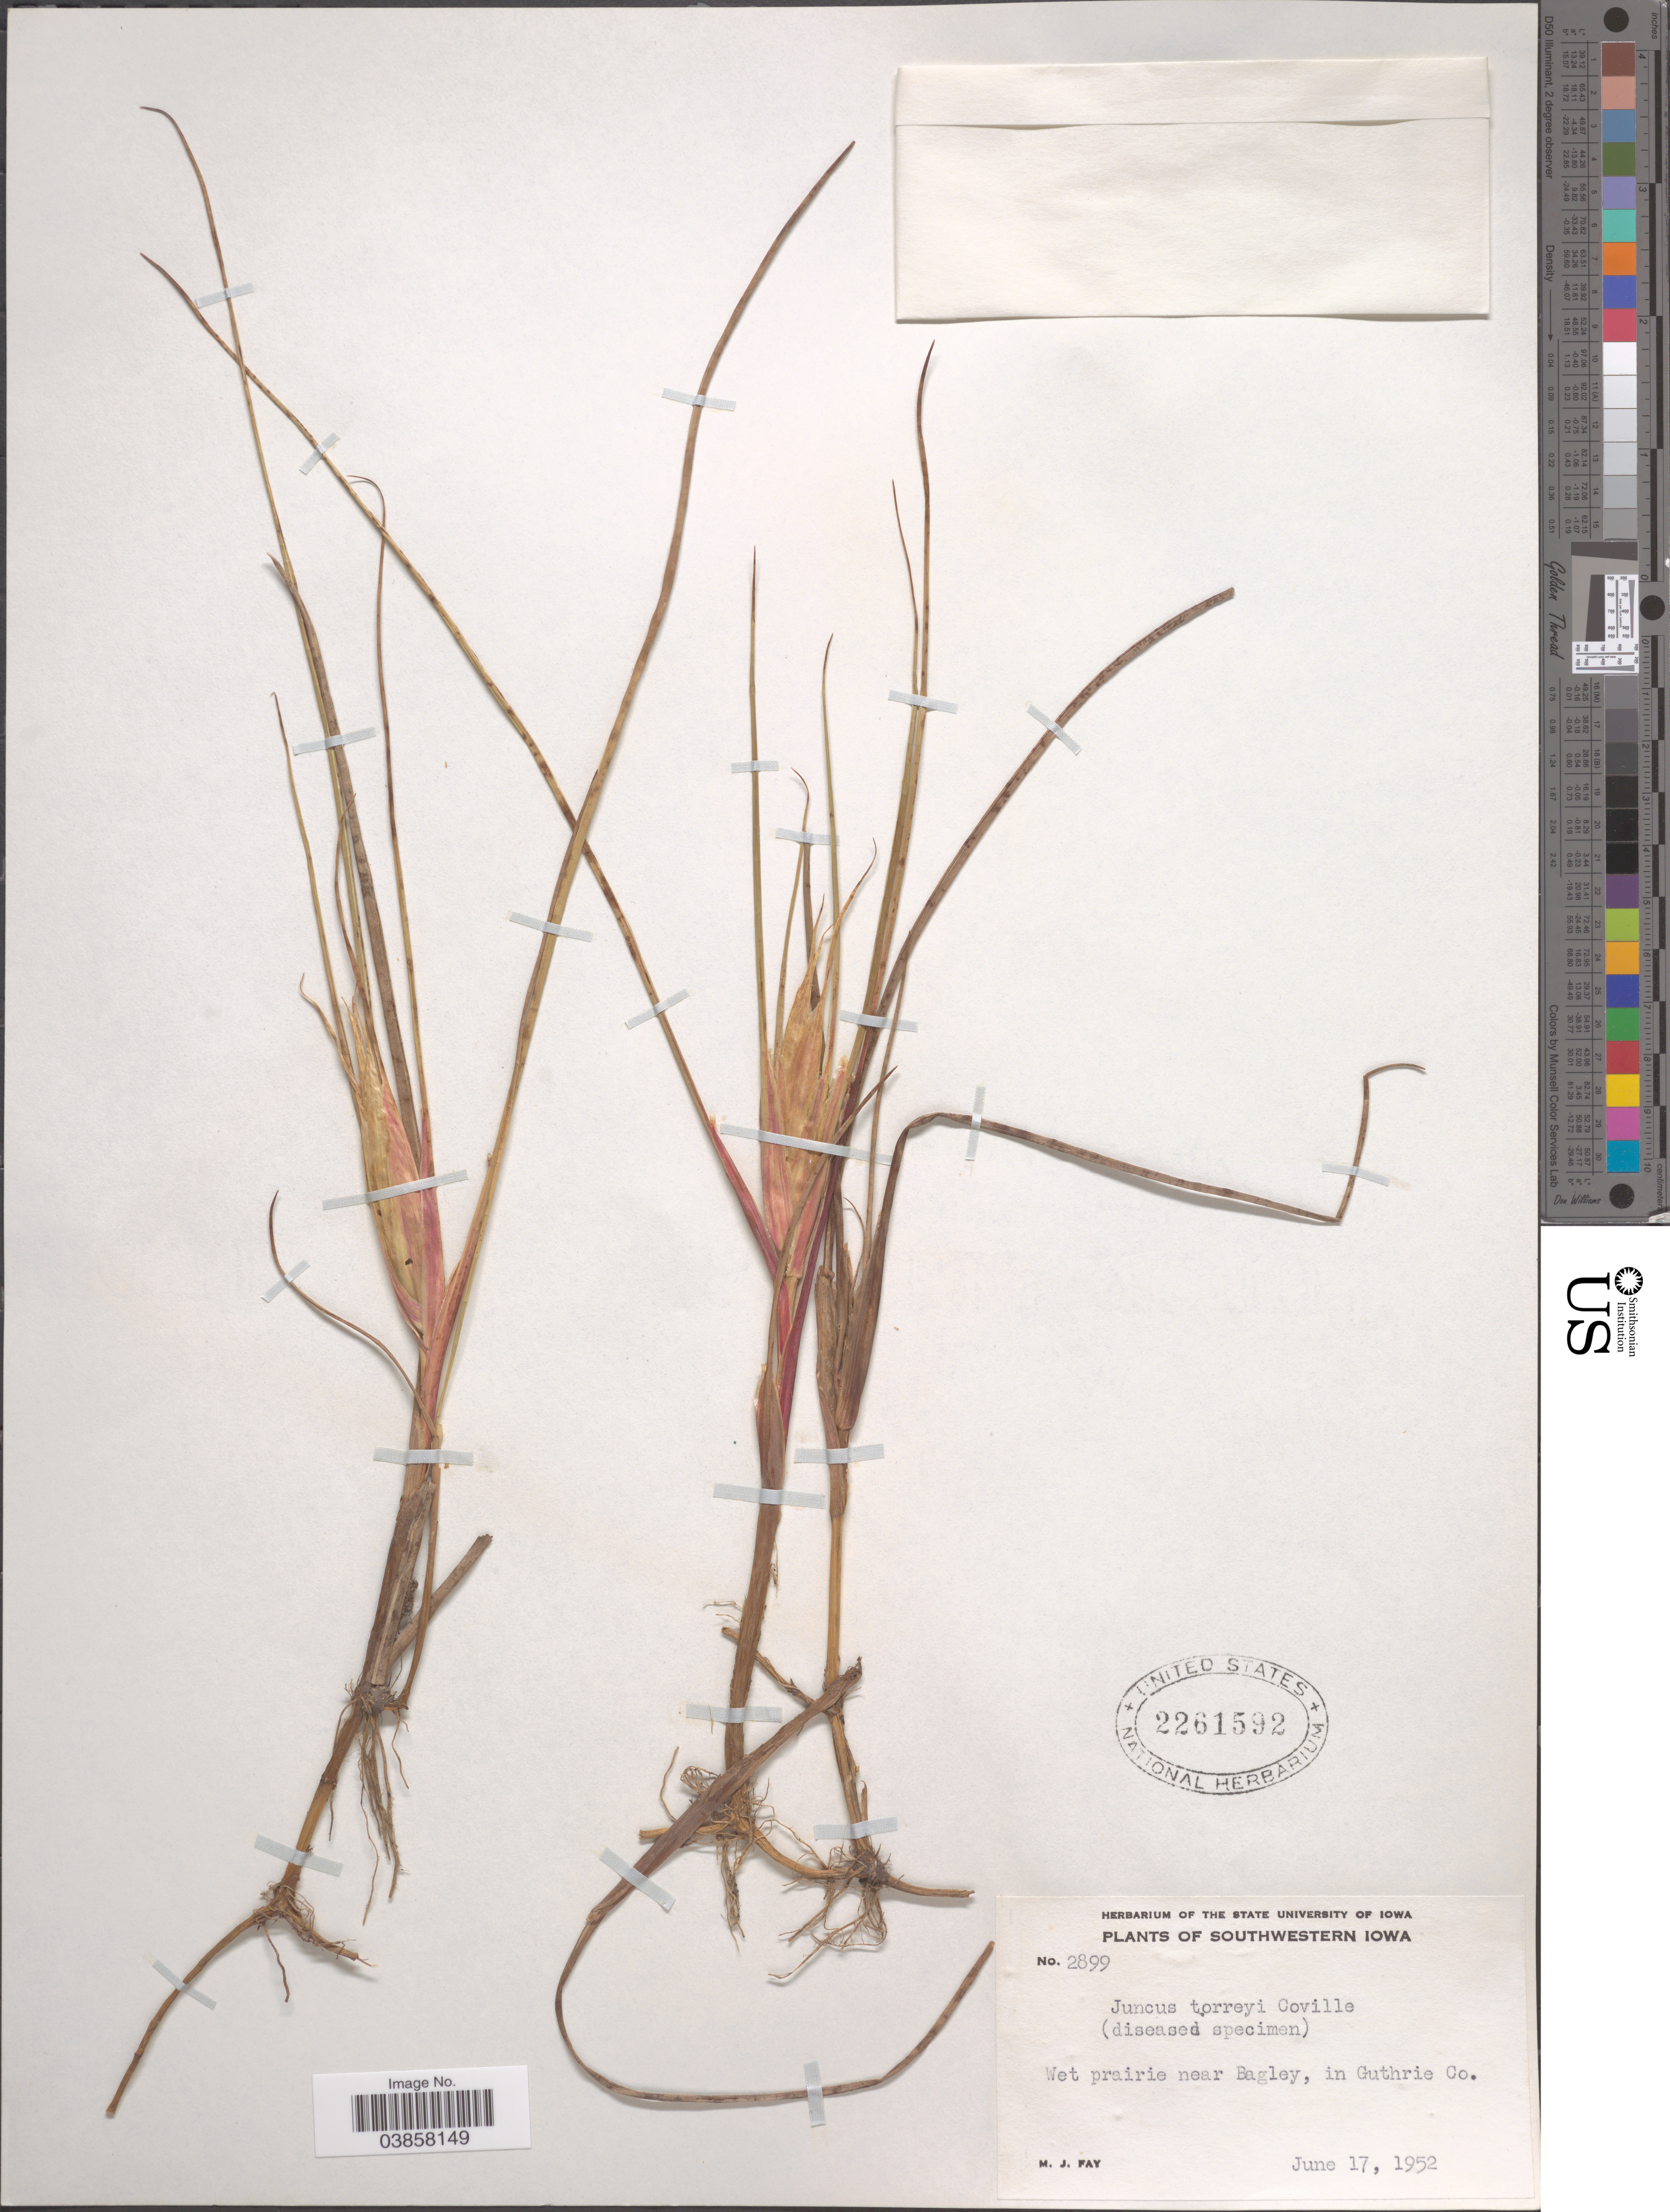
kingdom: Plantae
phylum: Tracheophyta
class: Liliopsida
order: Poales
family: Juncaceae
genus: Juncus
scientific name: Juncus torreyi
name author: Coville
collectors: M. Fay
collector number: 2899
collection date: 1952-06-17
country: United States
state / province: Iowa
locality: Southwestern Iowa. Wet prairie near Bagley, in Guthrie Co.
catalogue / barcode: US 2261592